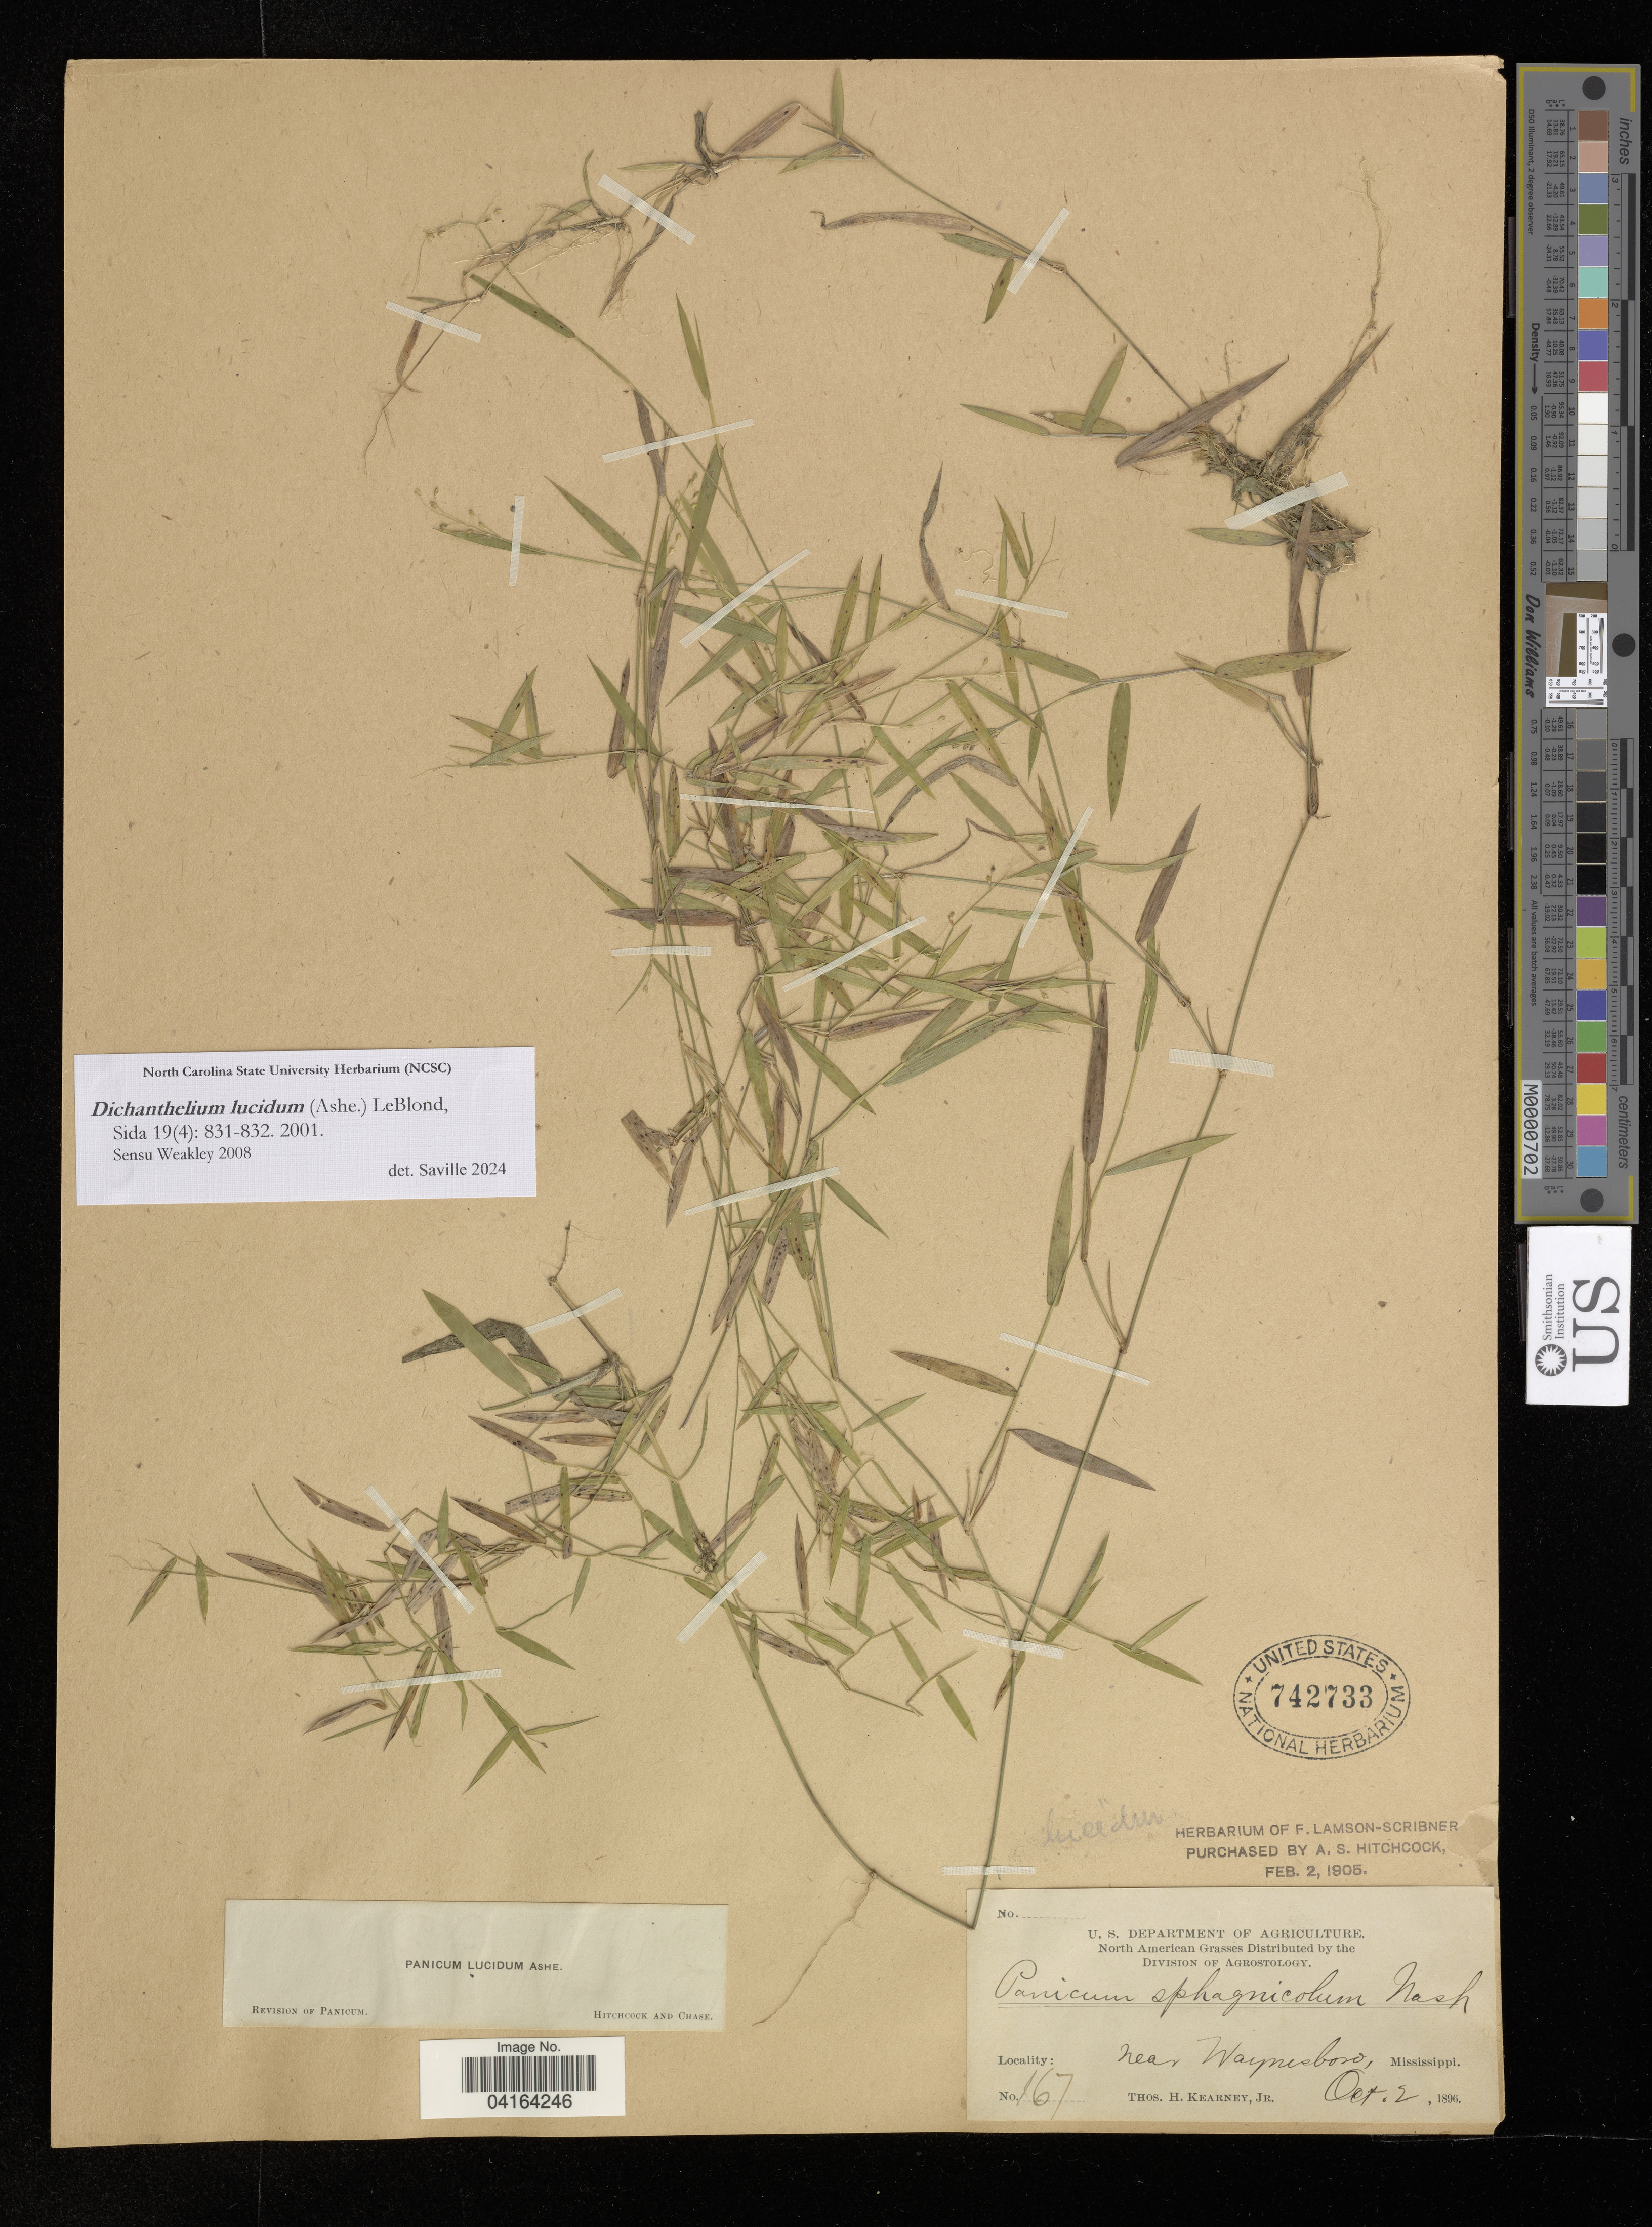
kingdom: Plantae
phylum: Tracheophyta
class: Liliopsida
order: Poales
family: Poaceae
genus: Dichanthelium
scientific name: Dichanthelium lucidum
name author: (Ashe) LeBlond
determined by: Saville, A. C., (NCSC), North Carolina State University (UNITED STATES)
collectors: J. Kearney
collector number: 167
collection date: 1896-10-02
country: United States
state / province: Mississippi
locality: Near Waynesboro.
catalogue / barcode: US 742733